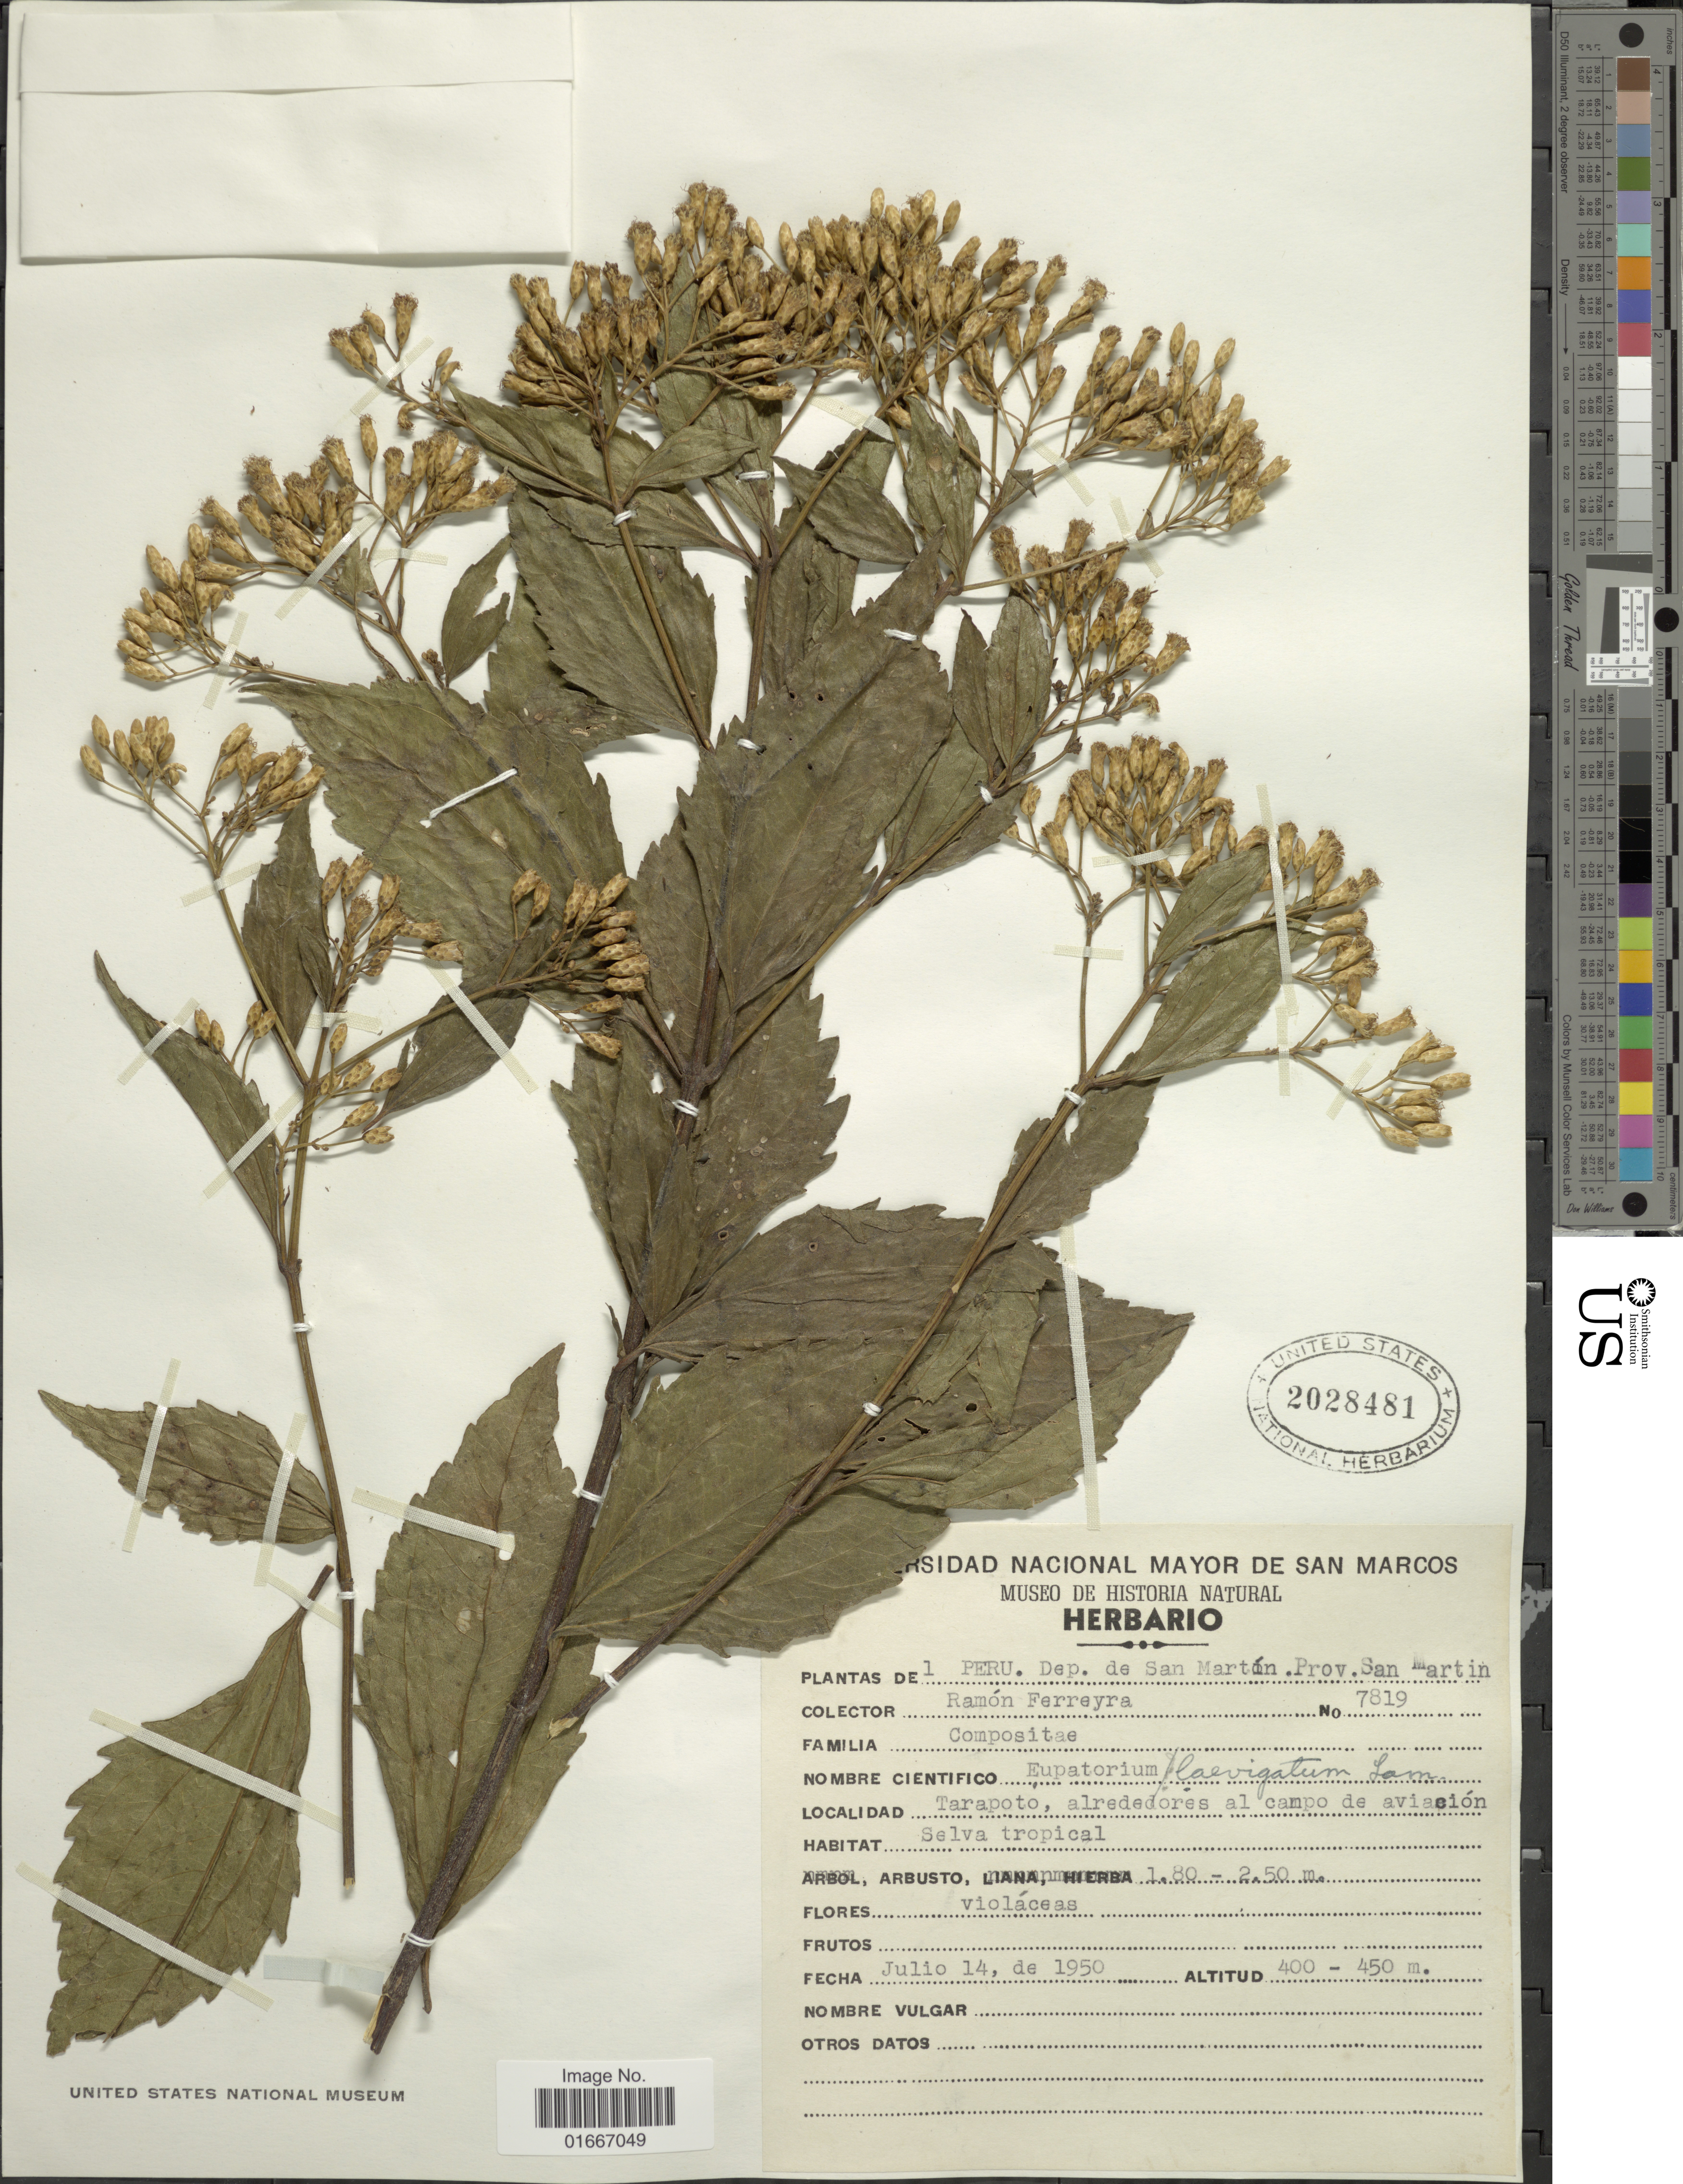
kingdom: Plantae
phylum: Tracheophyta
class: Magnoliopsida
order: Asterales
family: Asteraceae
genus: Chromolaena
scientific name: Chromolaena laevigata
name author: (Lam.) R.M. King & H. Rob.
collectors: R. A. Ferreyra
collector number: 7819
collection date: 1950-07-14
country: Peru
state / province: San Martín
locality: Peru. Dep. de San Martin. Prov. San Martin. Tarapoto, alrededores al campo de aciacion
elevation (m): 400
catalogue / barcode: US 2028481